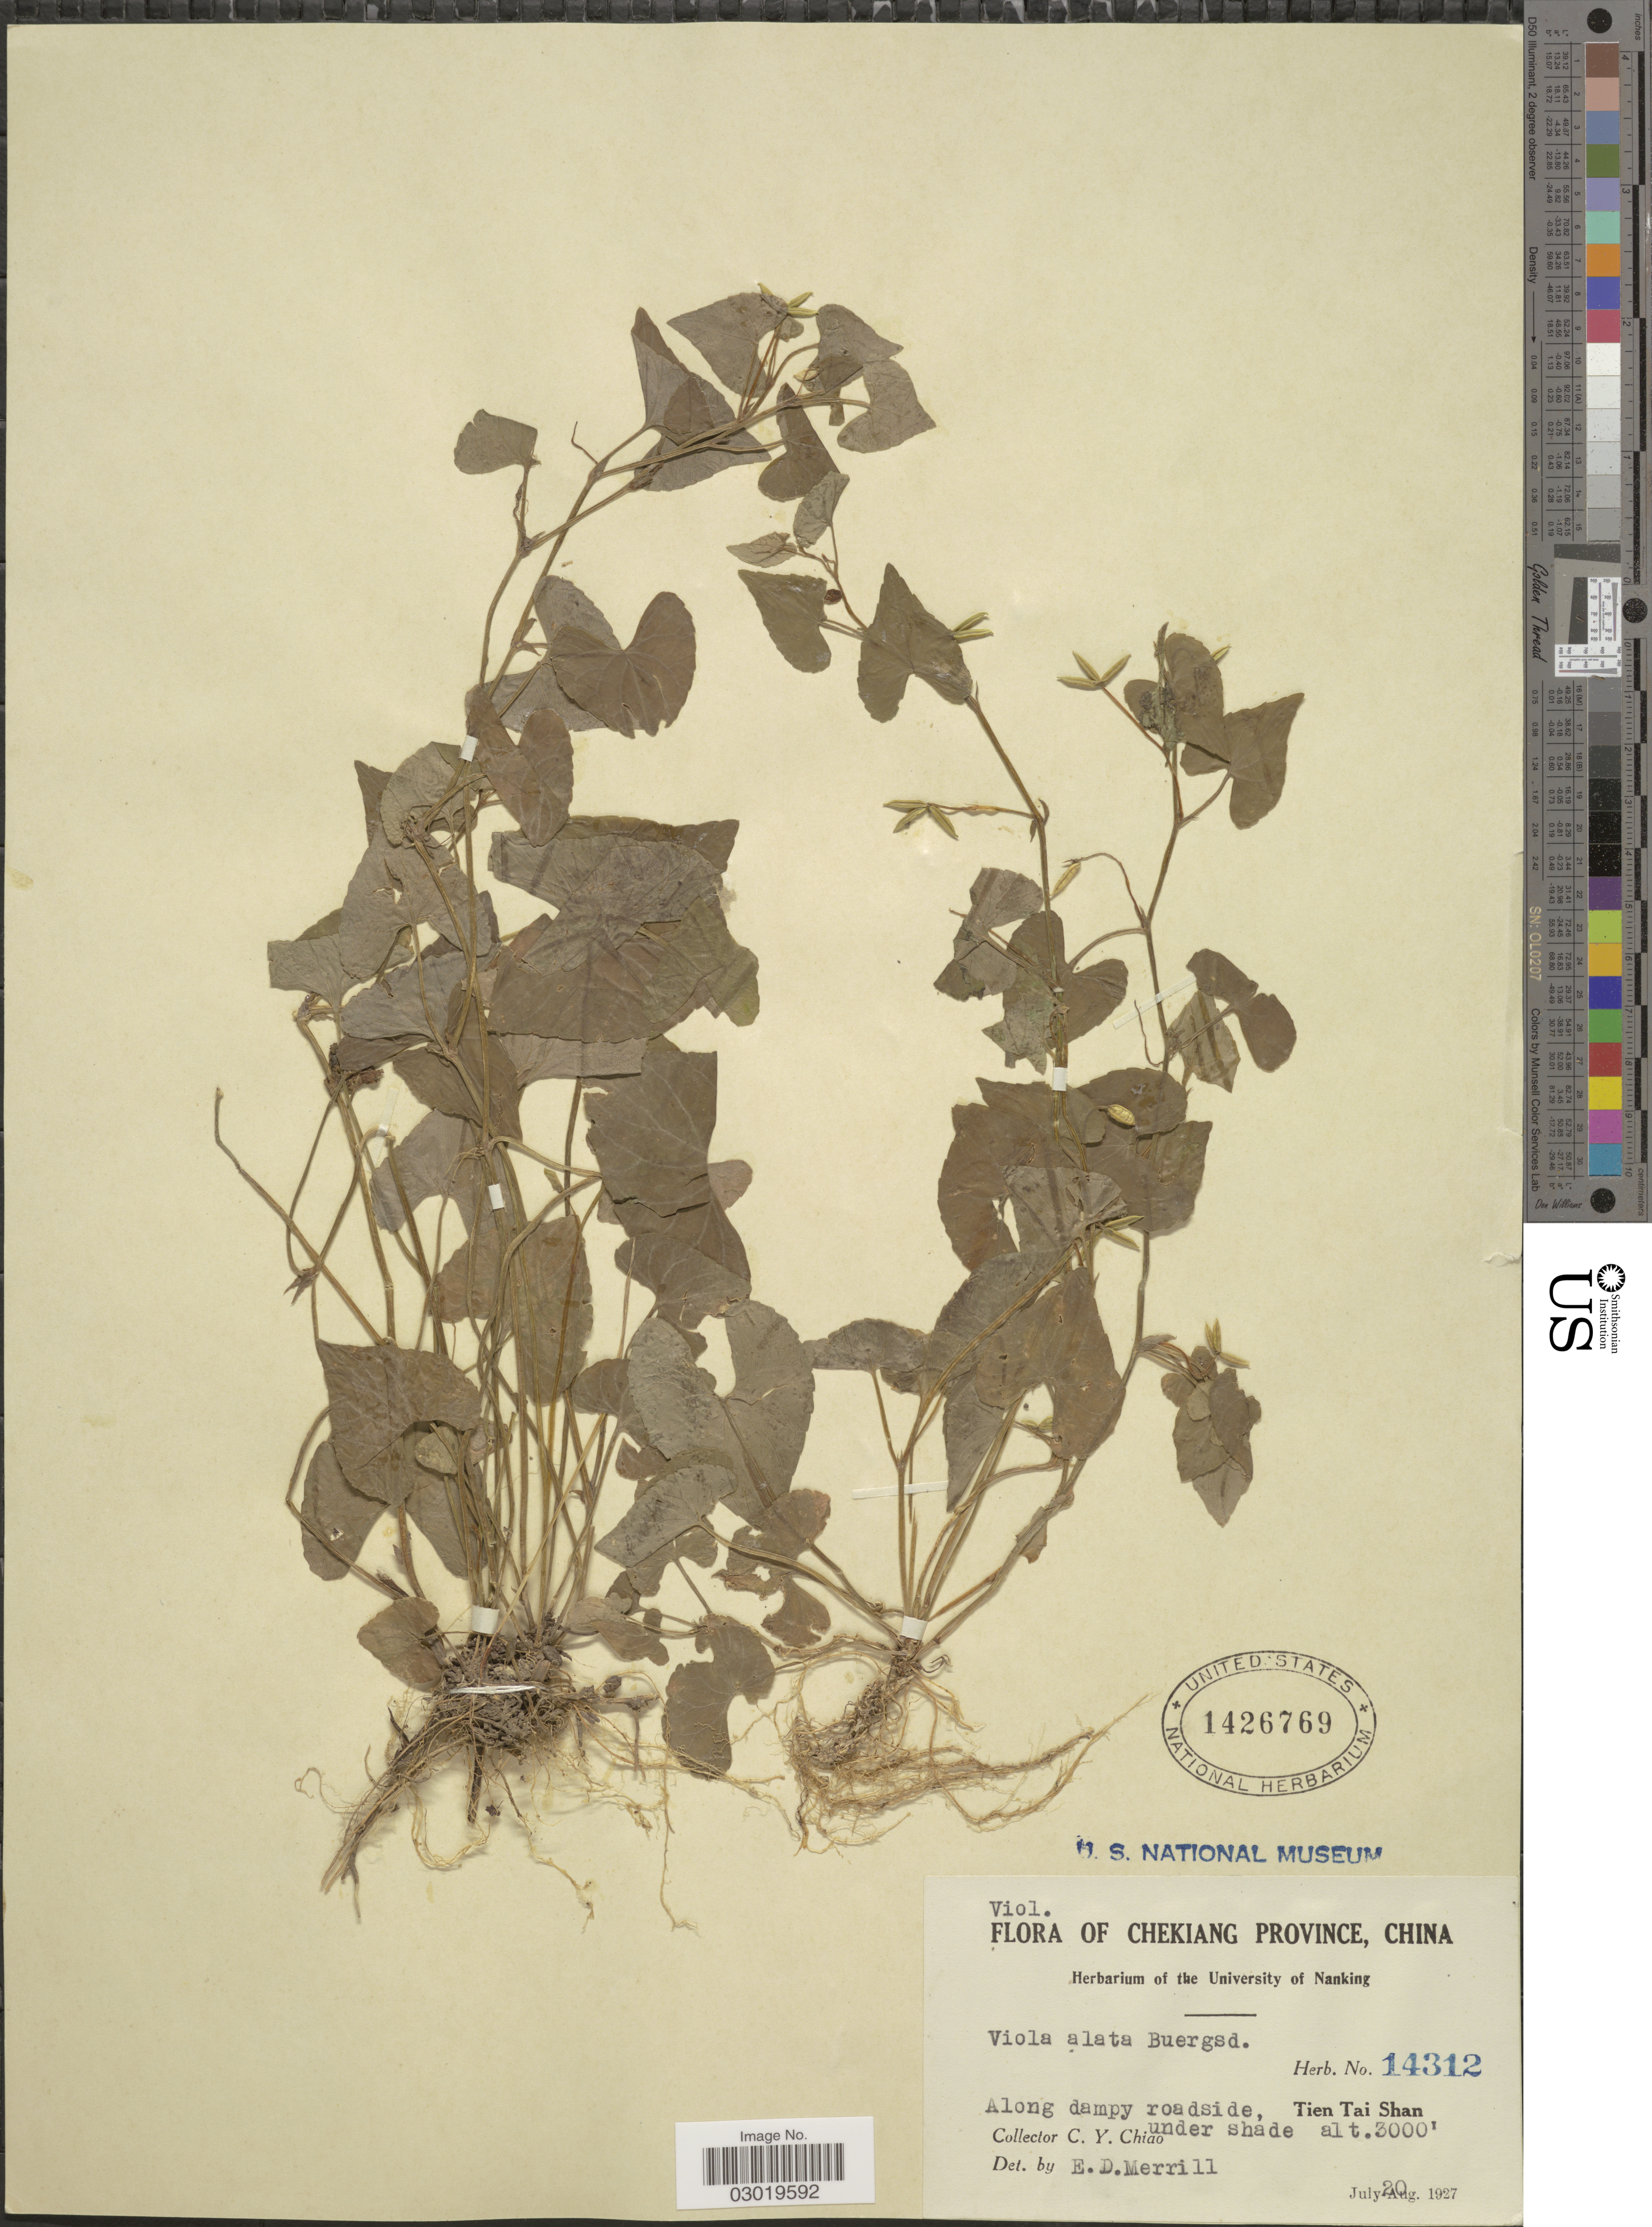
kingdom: Plantae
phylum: Tracheophyta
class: Magnoliopsida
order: Malpighiales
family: Violaceae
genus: Viola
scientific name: Viola alata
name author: Burgersd.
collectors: C. Y. Chiao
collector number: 14312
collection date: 1927-07-20/1927-08-20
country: China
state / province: Zhejiang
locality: Chekiang Province, Along dampy roadside, Tien Tai Shan.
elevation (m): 914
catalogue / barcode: US 1426769